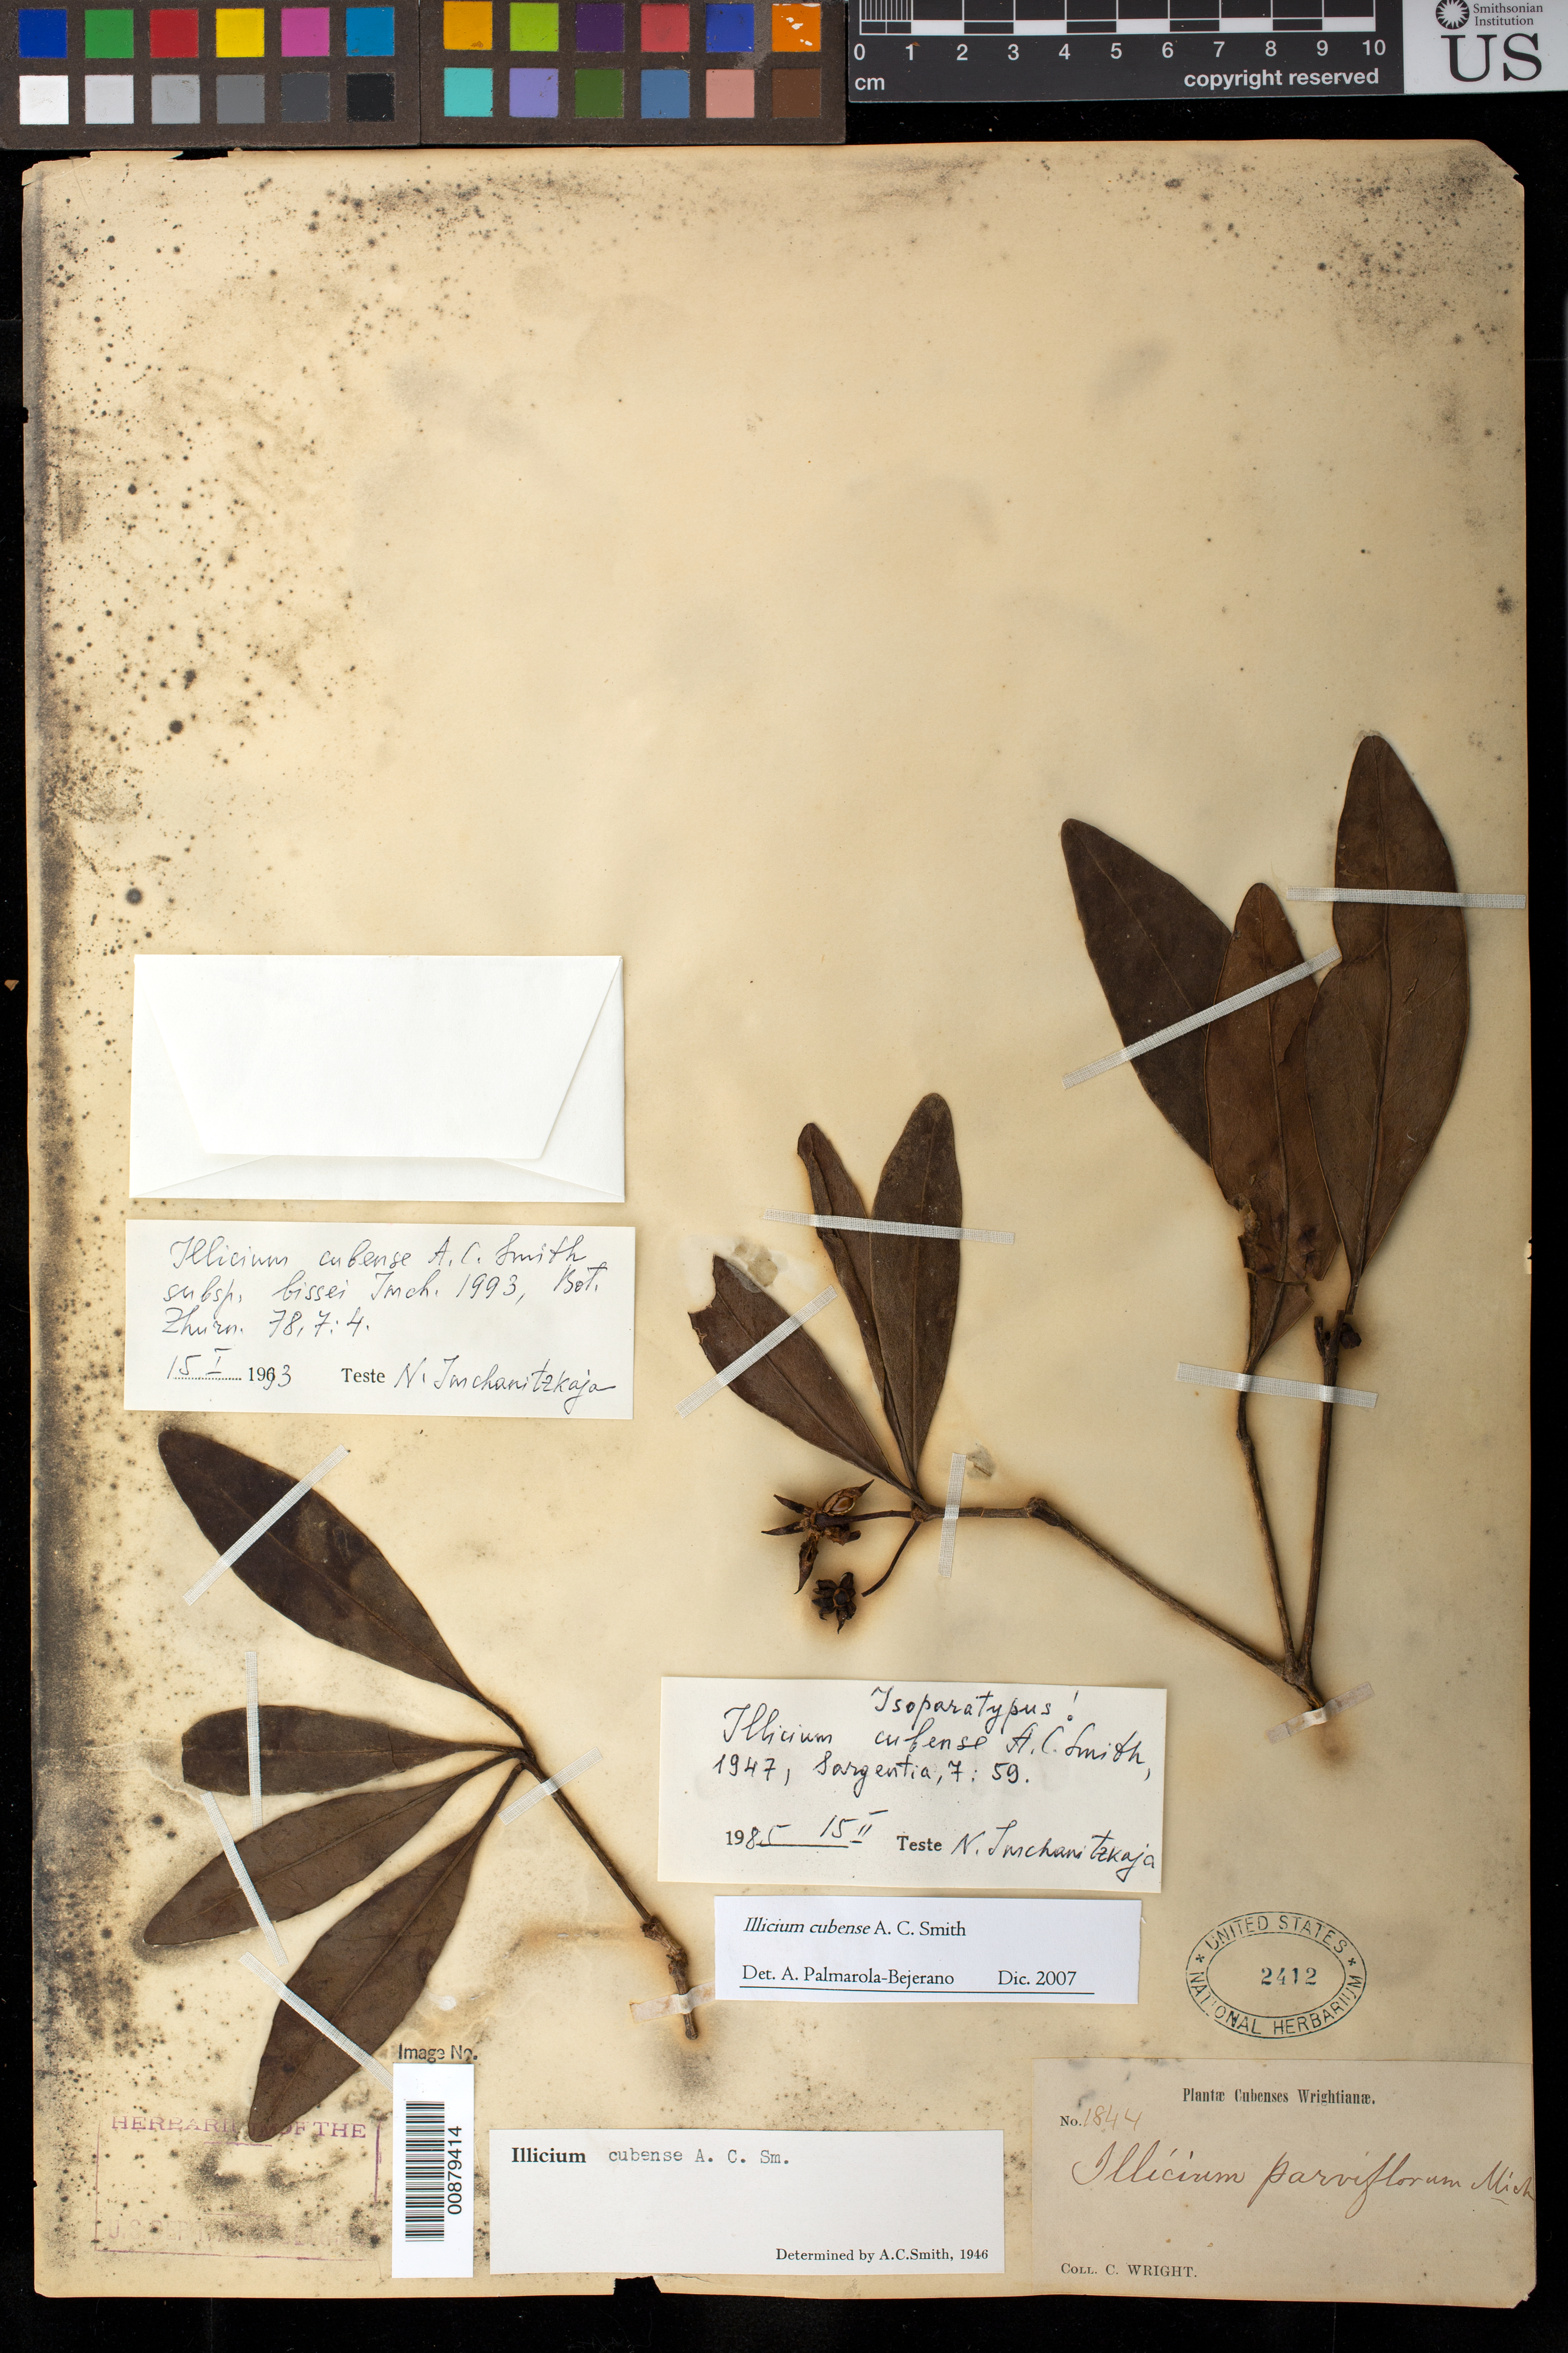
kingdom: Plantae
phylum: Tracheophyta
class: Magnoliopsida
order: Austrobaileyales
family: Schisandraceae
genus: Illicium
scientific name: Illicium cubense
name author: A.C. Sm.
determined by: Palmarola-Bejerano, A.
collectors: C. Wright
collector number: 1844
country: Cuba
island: Cuba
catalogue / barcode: US 2412